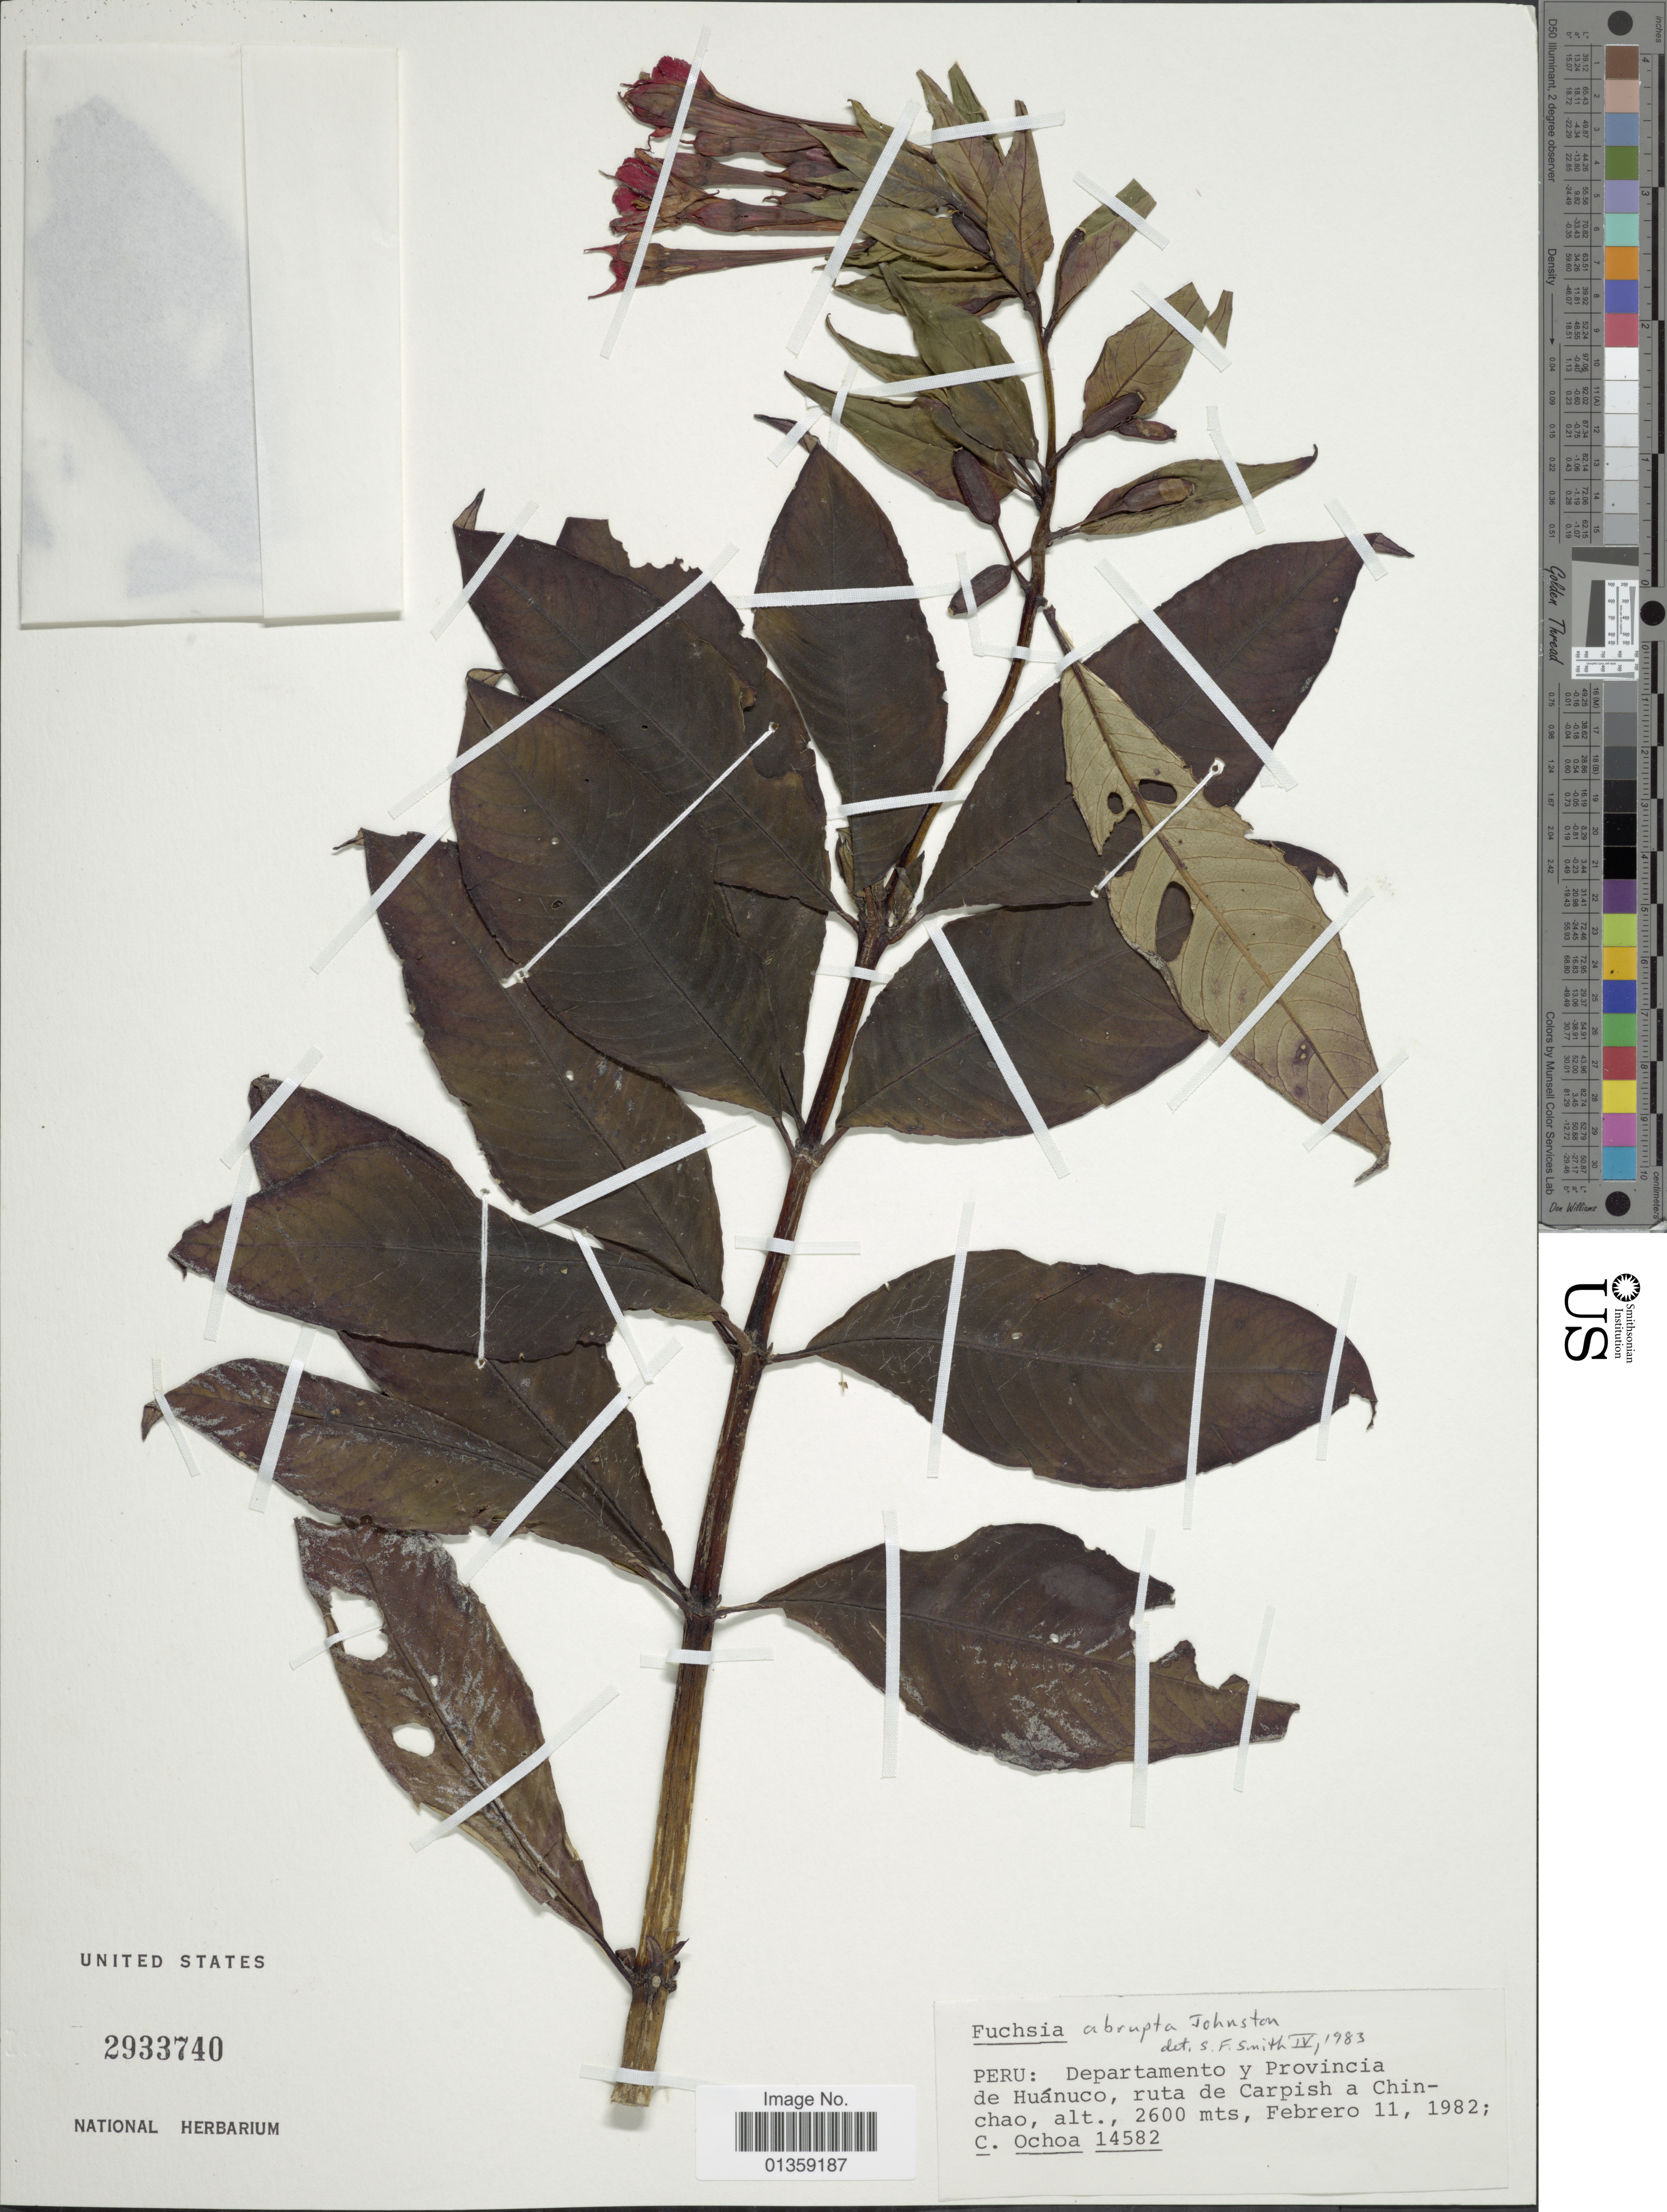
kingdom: Plantae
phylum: Tracheophyta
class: Magnoliopsida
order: Myrtales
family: Onagraceae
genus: Fuchsia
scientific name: Fuchsia abrupta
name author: I.M. Johnst.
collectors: C. Ochoa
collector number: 14582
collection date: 1982-02-11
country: Peru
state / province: Huánuco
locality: Ruta de Carpish a Chinchao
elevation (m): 2600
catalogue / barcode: US 2933740